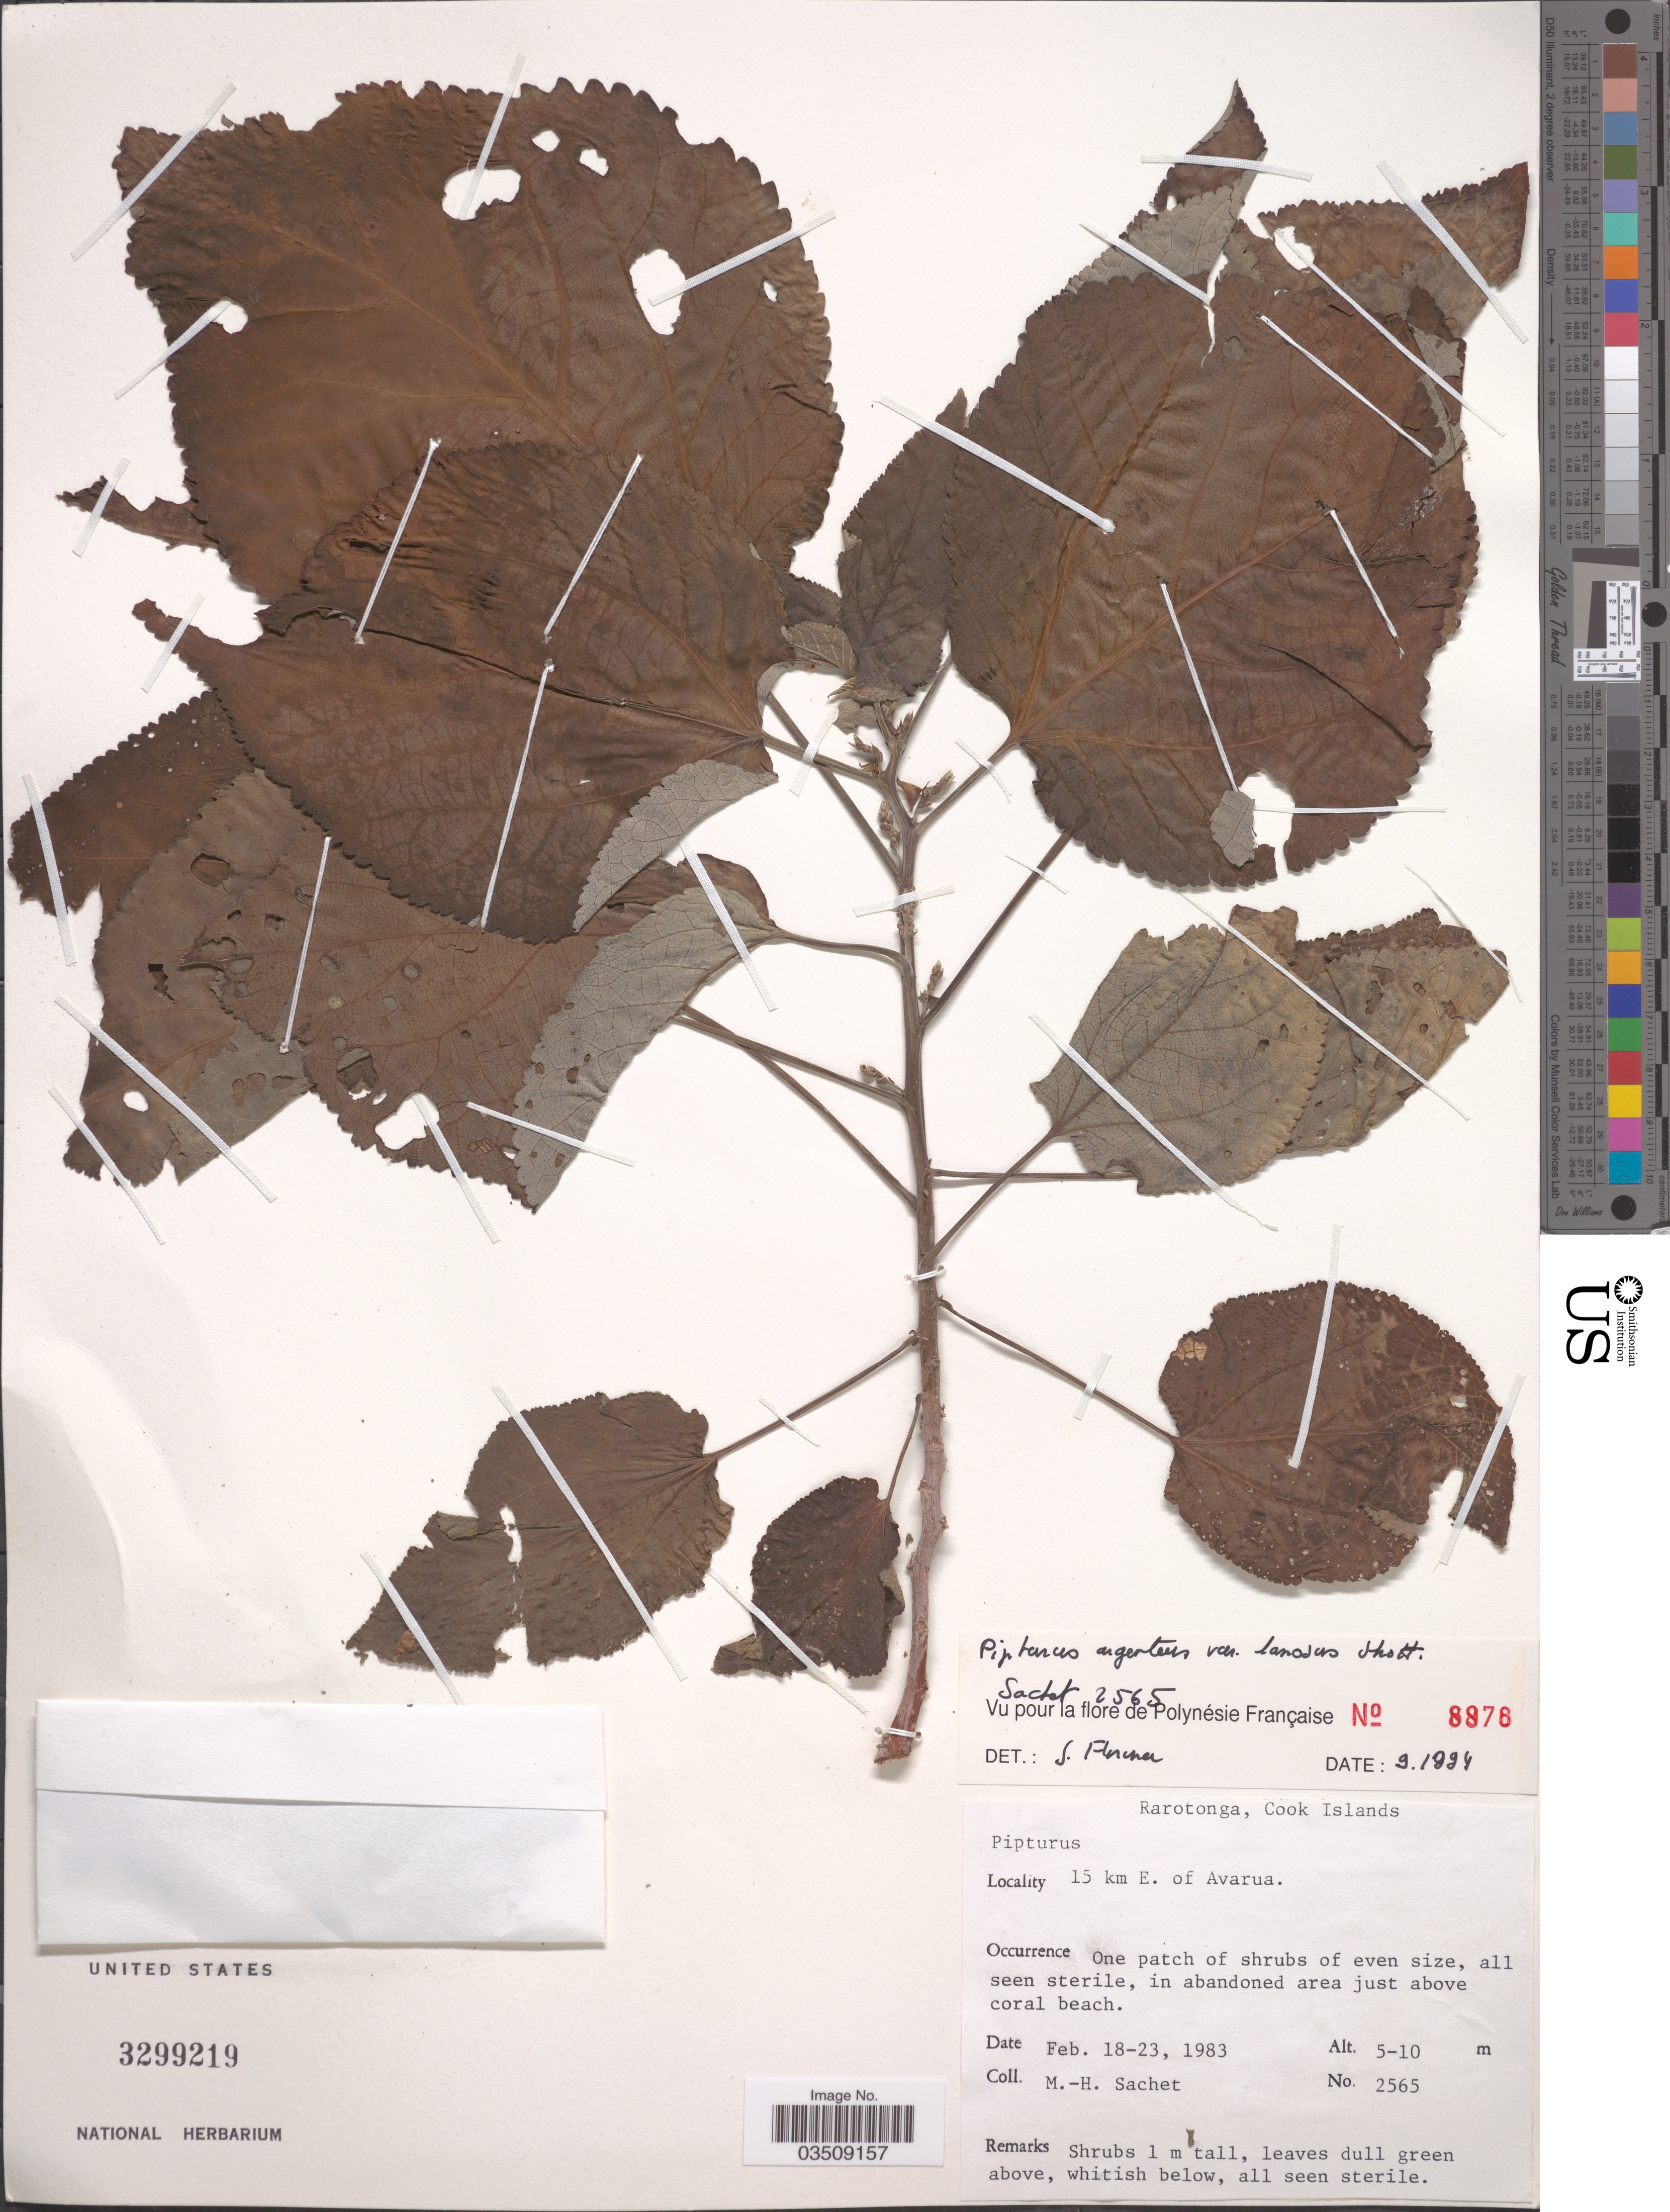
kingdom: Plantae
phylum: Tracheophyta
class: Magnoliopsida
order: Rosales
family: Urticaceae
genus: Pipturus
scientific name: Pipturus argenteus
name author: (G. Forst.) Wedd.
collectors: M.-H. Sachet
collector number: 2565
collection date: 1983-02-18/1983-02-23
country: Cook Islands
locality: Rarotango. 15 km E. of Avarua. In abandoned areajust above coral beach.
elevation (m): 5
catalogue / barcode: US 3299219